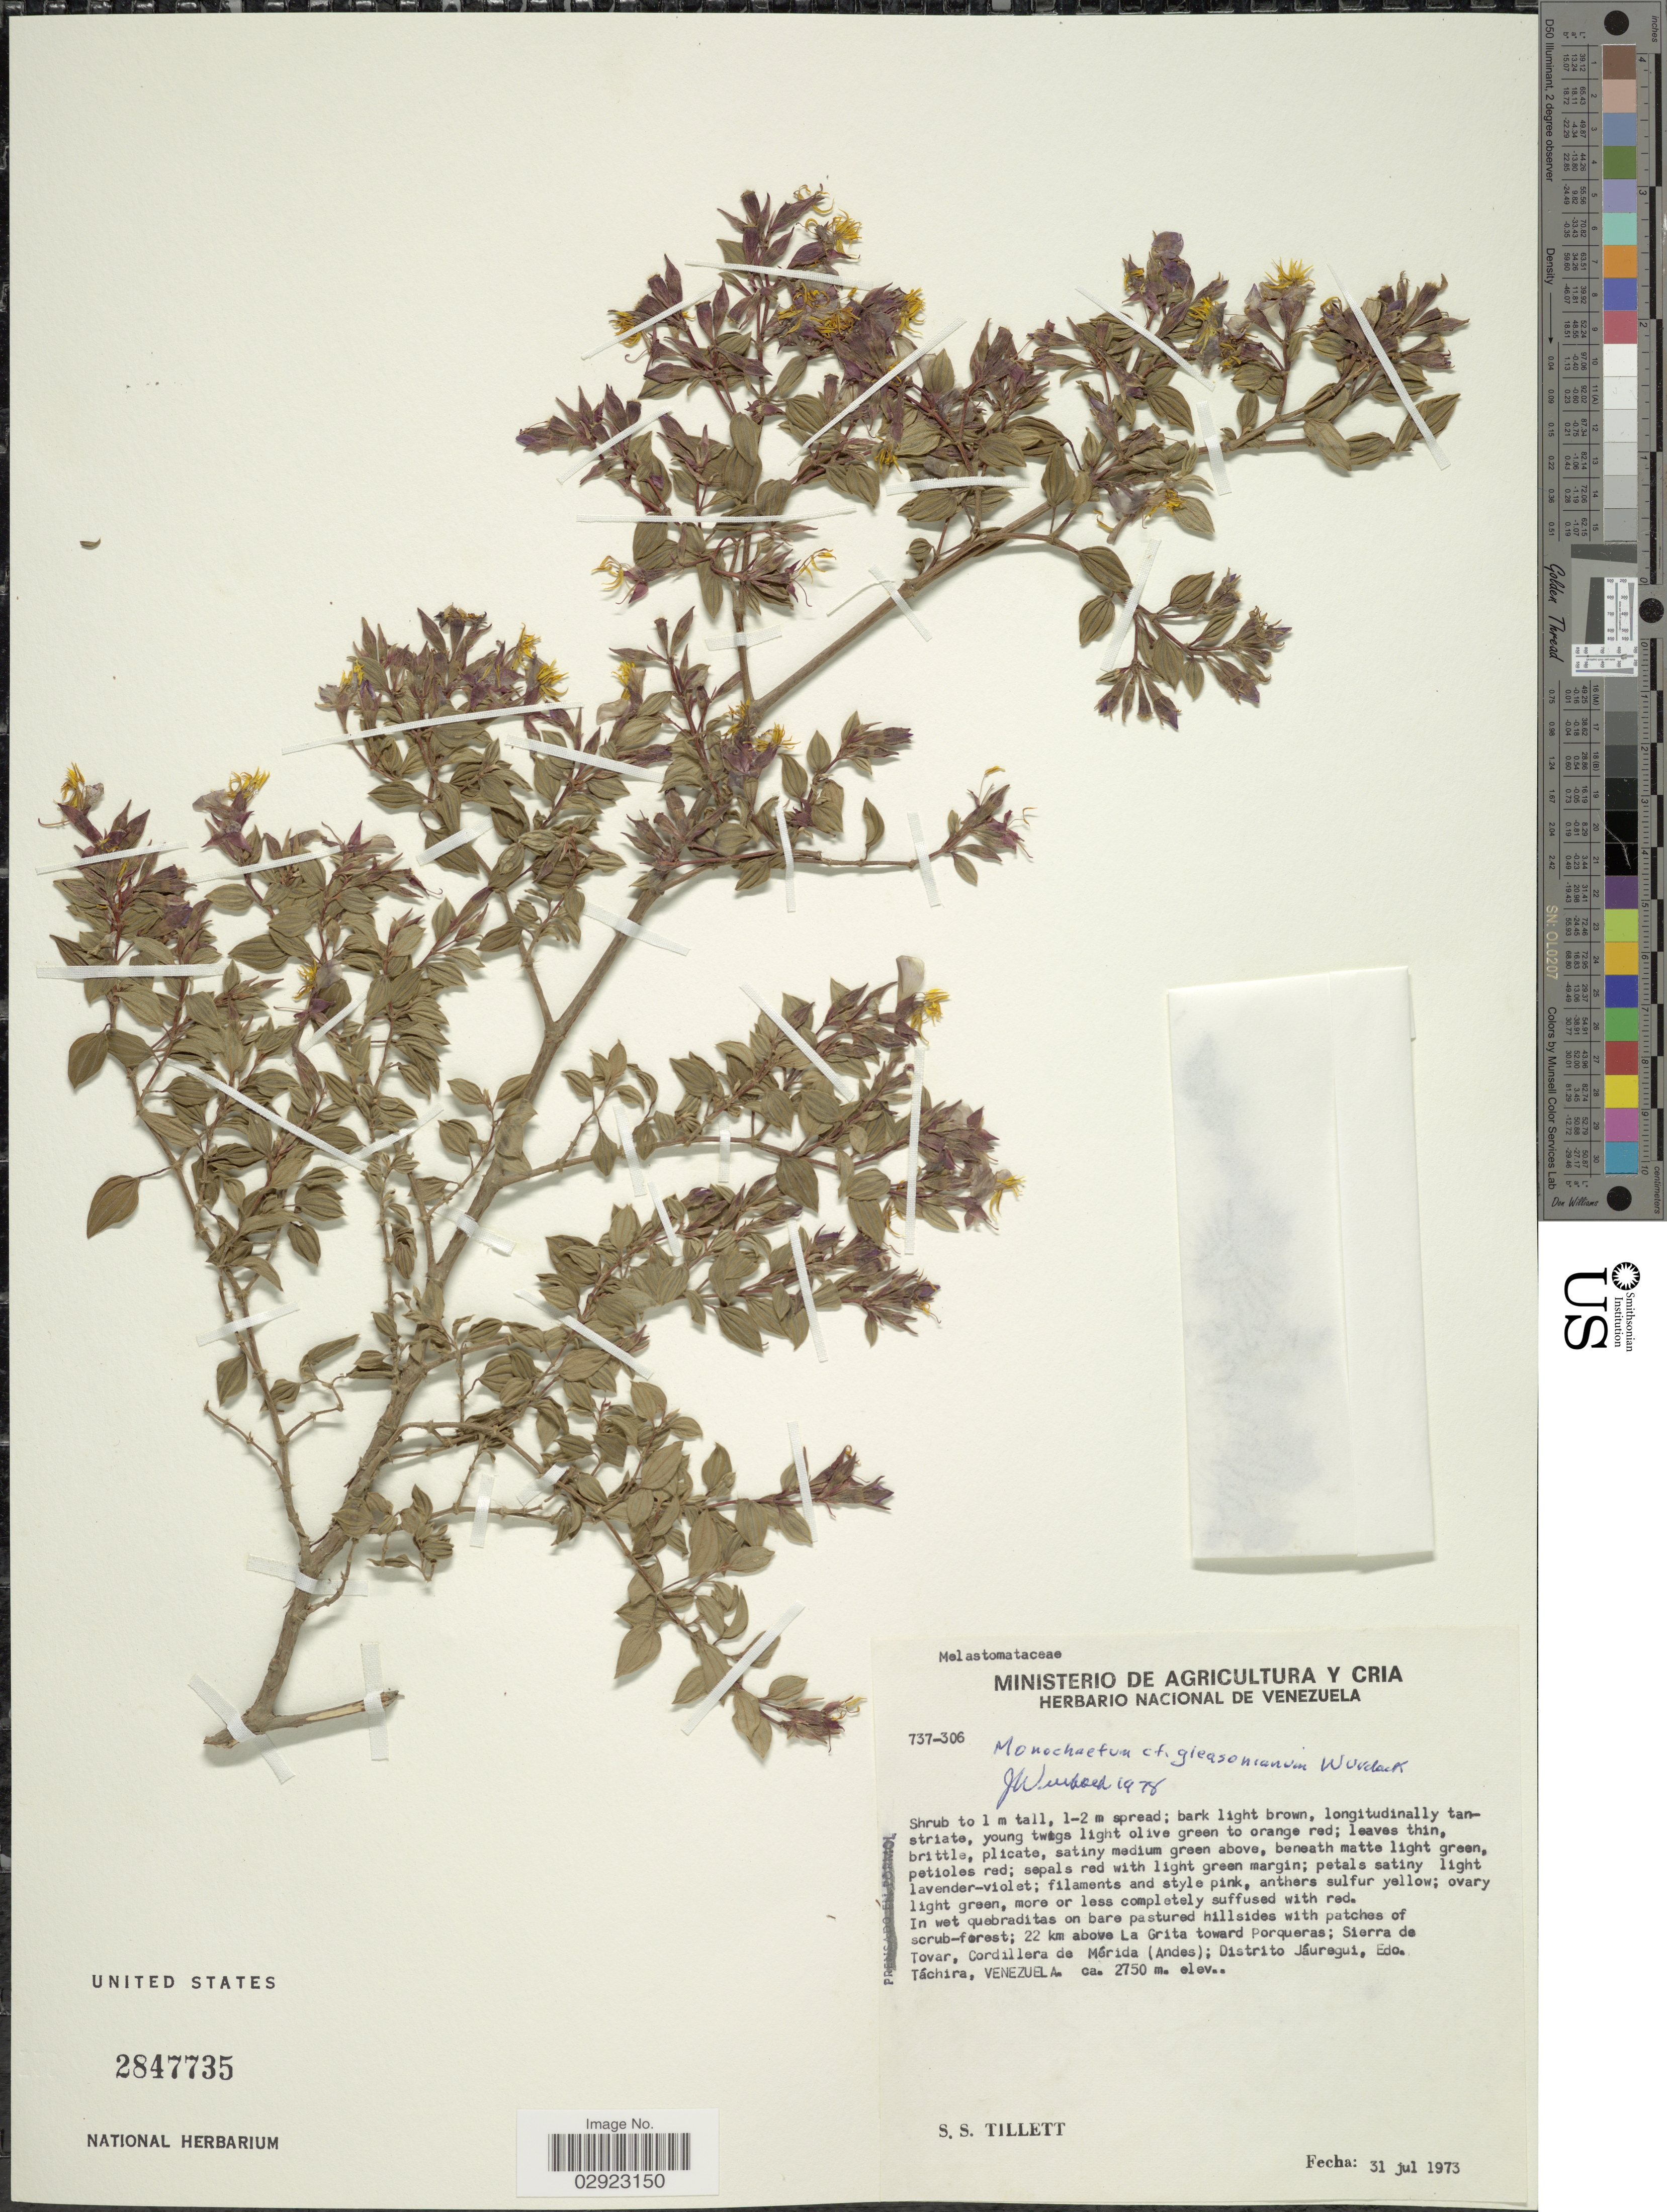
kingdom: Plantae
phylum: Tracheophyta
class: Magnoliopsida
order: Myrtales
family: Melastomataceae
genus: Monochaetum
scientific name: Monochaetum gleasonianum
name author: Wurdack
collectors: S. S. Tillett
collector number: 737-306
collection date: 1973-07-31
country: Venezuela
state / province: Tachira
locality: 22 km above La Grita toward Porqueras; Sierra de Tovar, Cordillera de Mérida (Andes); Distrito Jáuregui.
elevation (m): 2750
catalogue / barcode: US 2847735